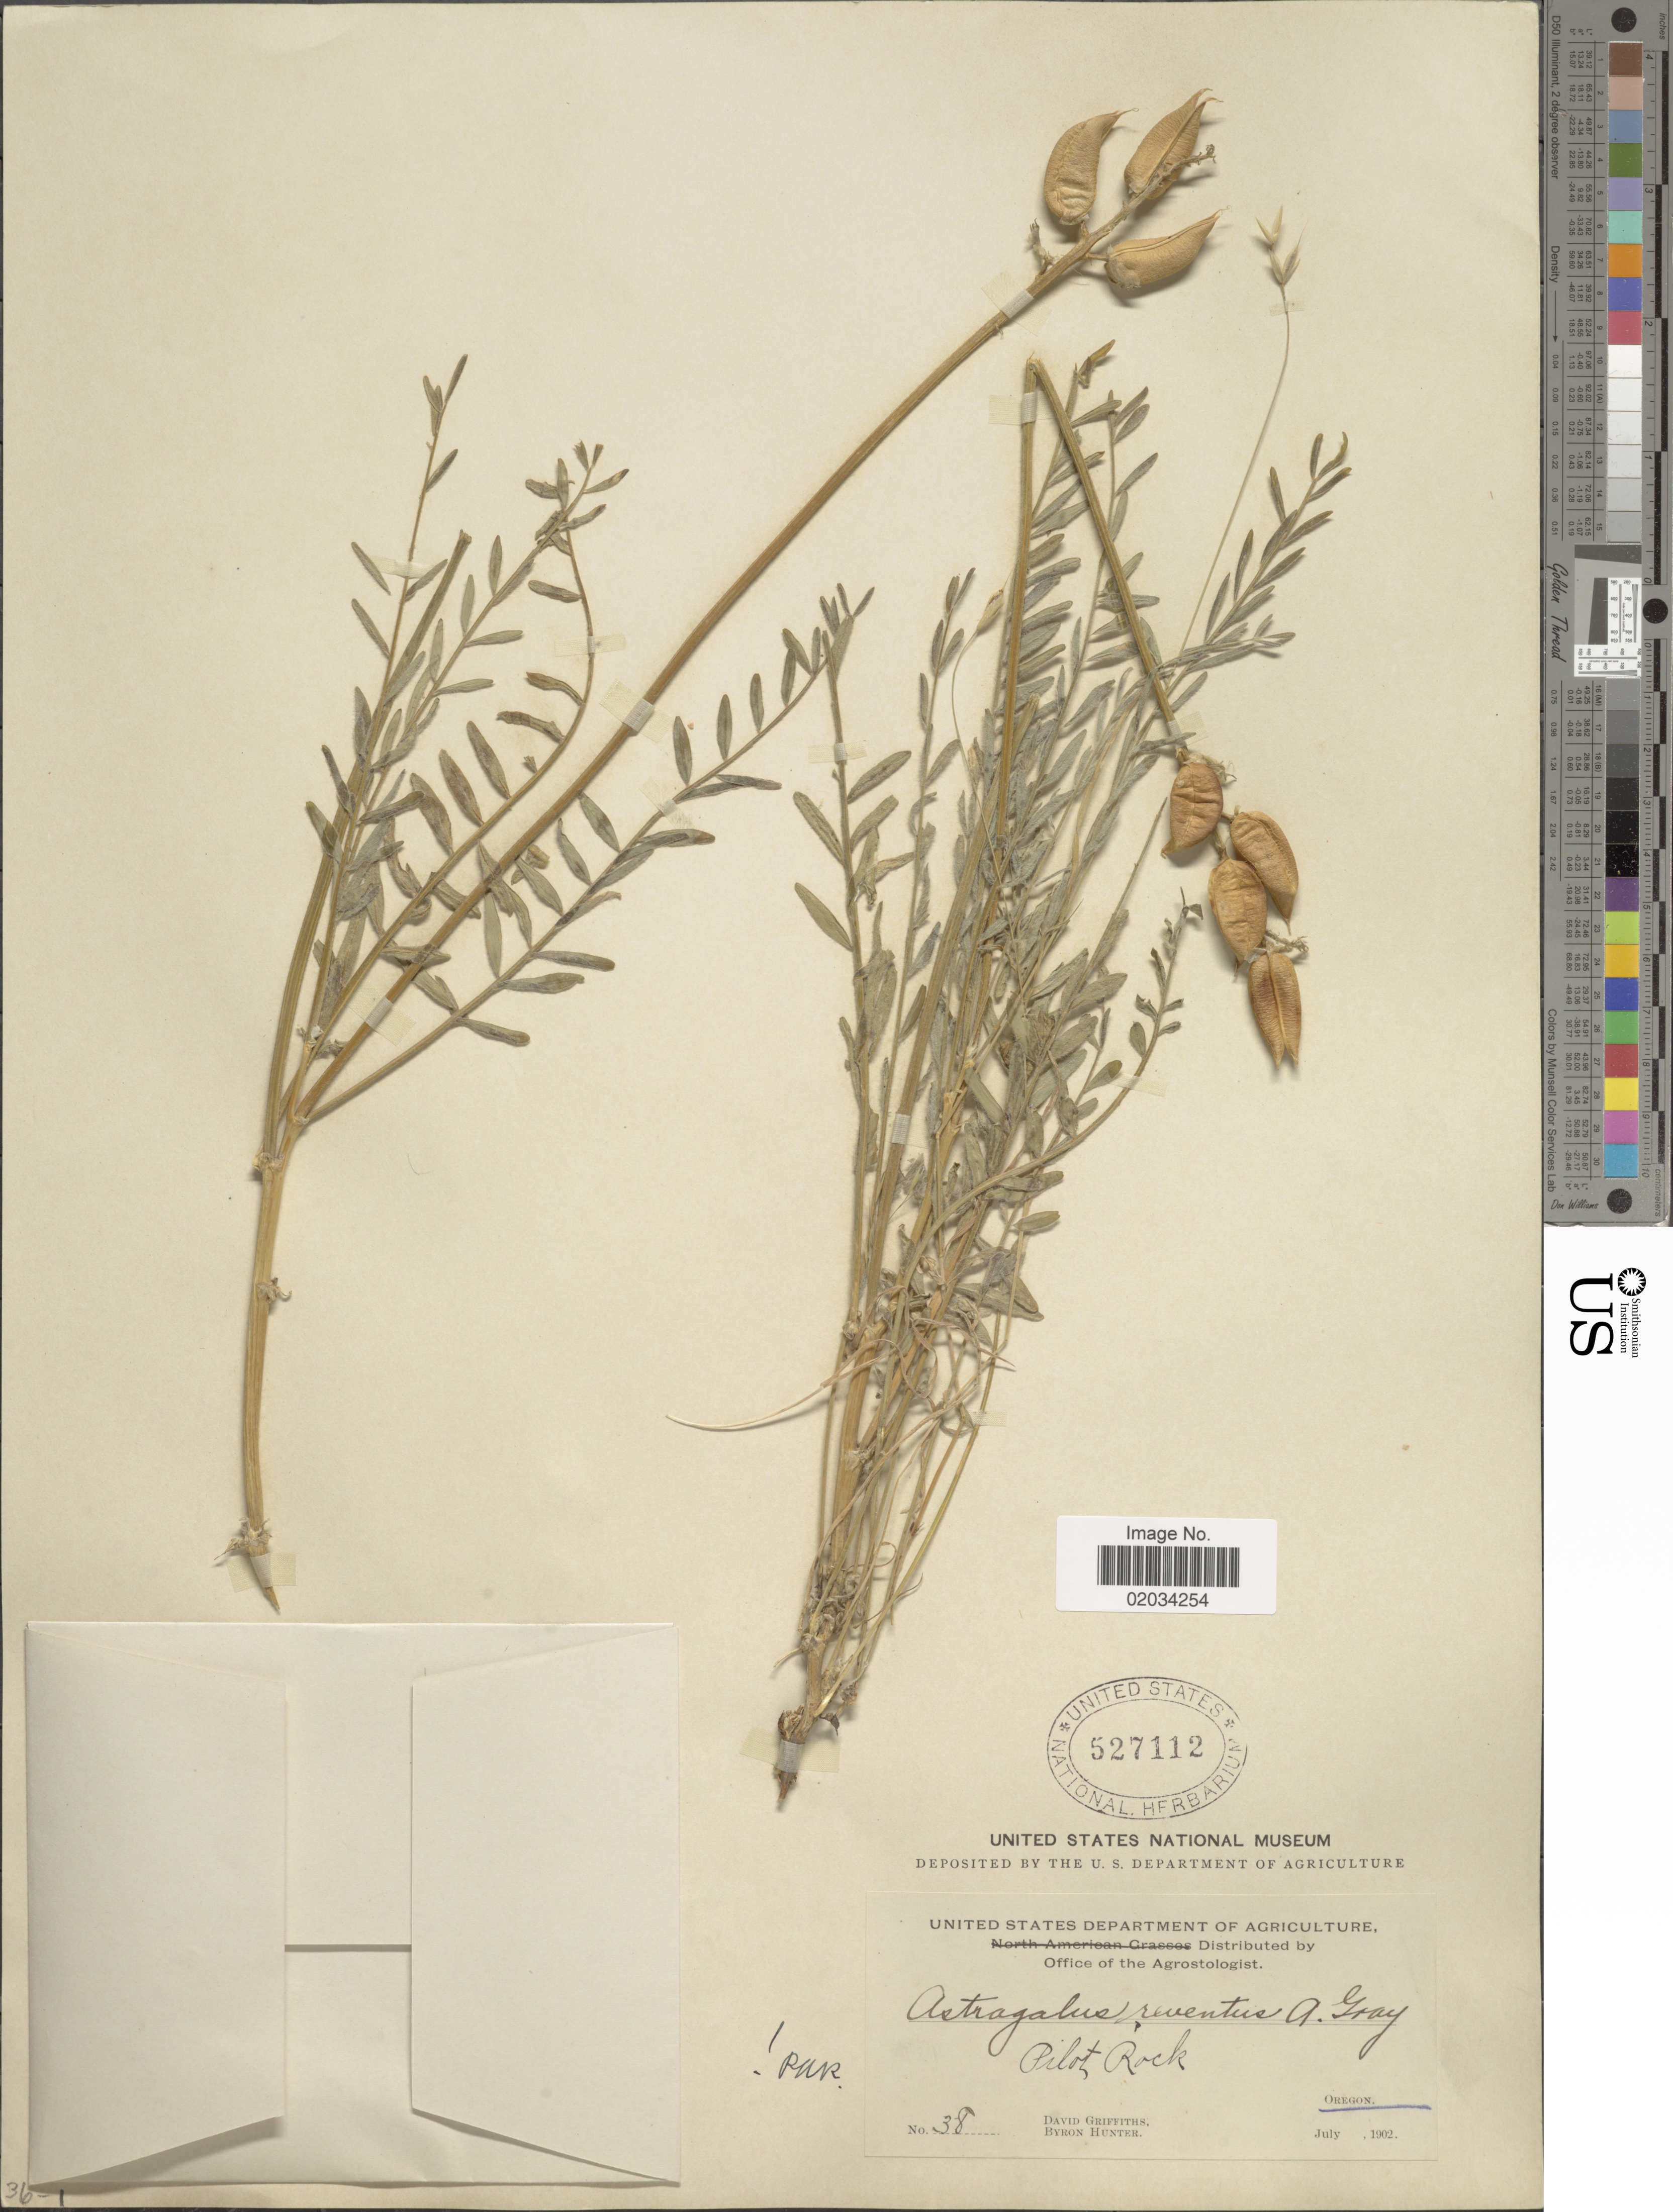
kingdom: Plantae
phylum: Tracheophyta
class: Magnoliopsida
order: Fabales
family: Fabaceae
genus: Astragalus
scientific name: Astragalus reventus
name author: A. Gray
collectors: D. Griffiths & B. Hunter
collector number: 38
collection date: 1902-07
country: United States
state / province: Oregon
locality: Pilot Rock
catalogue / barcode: US 527112